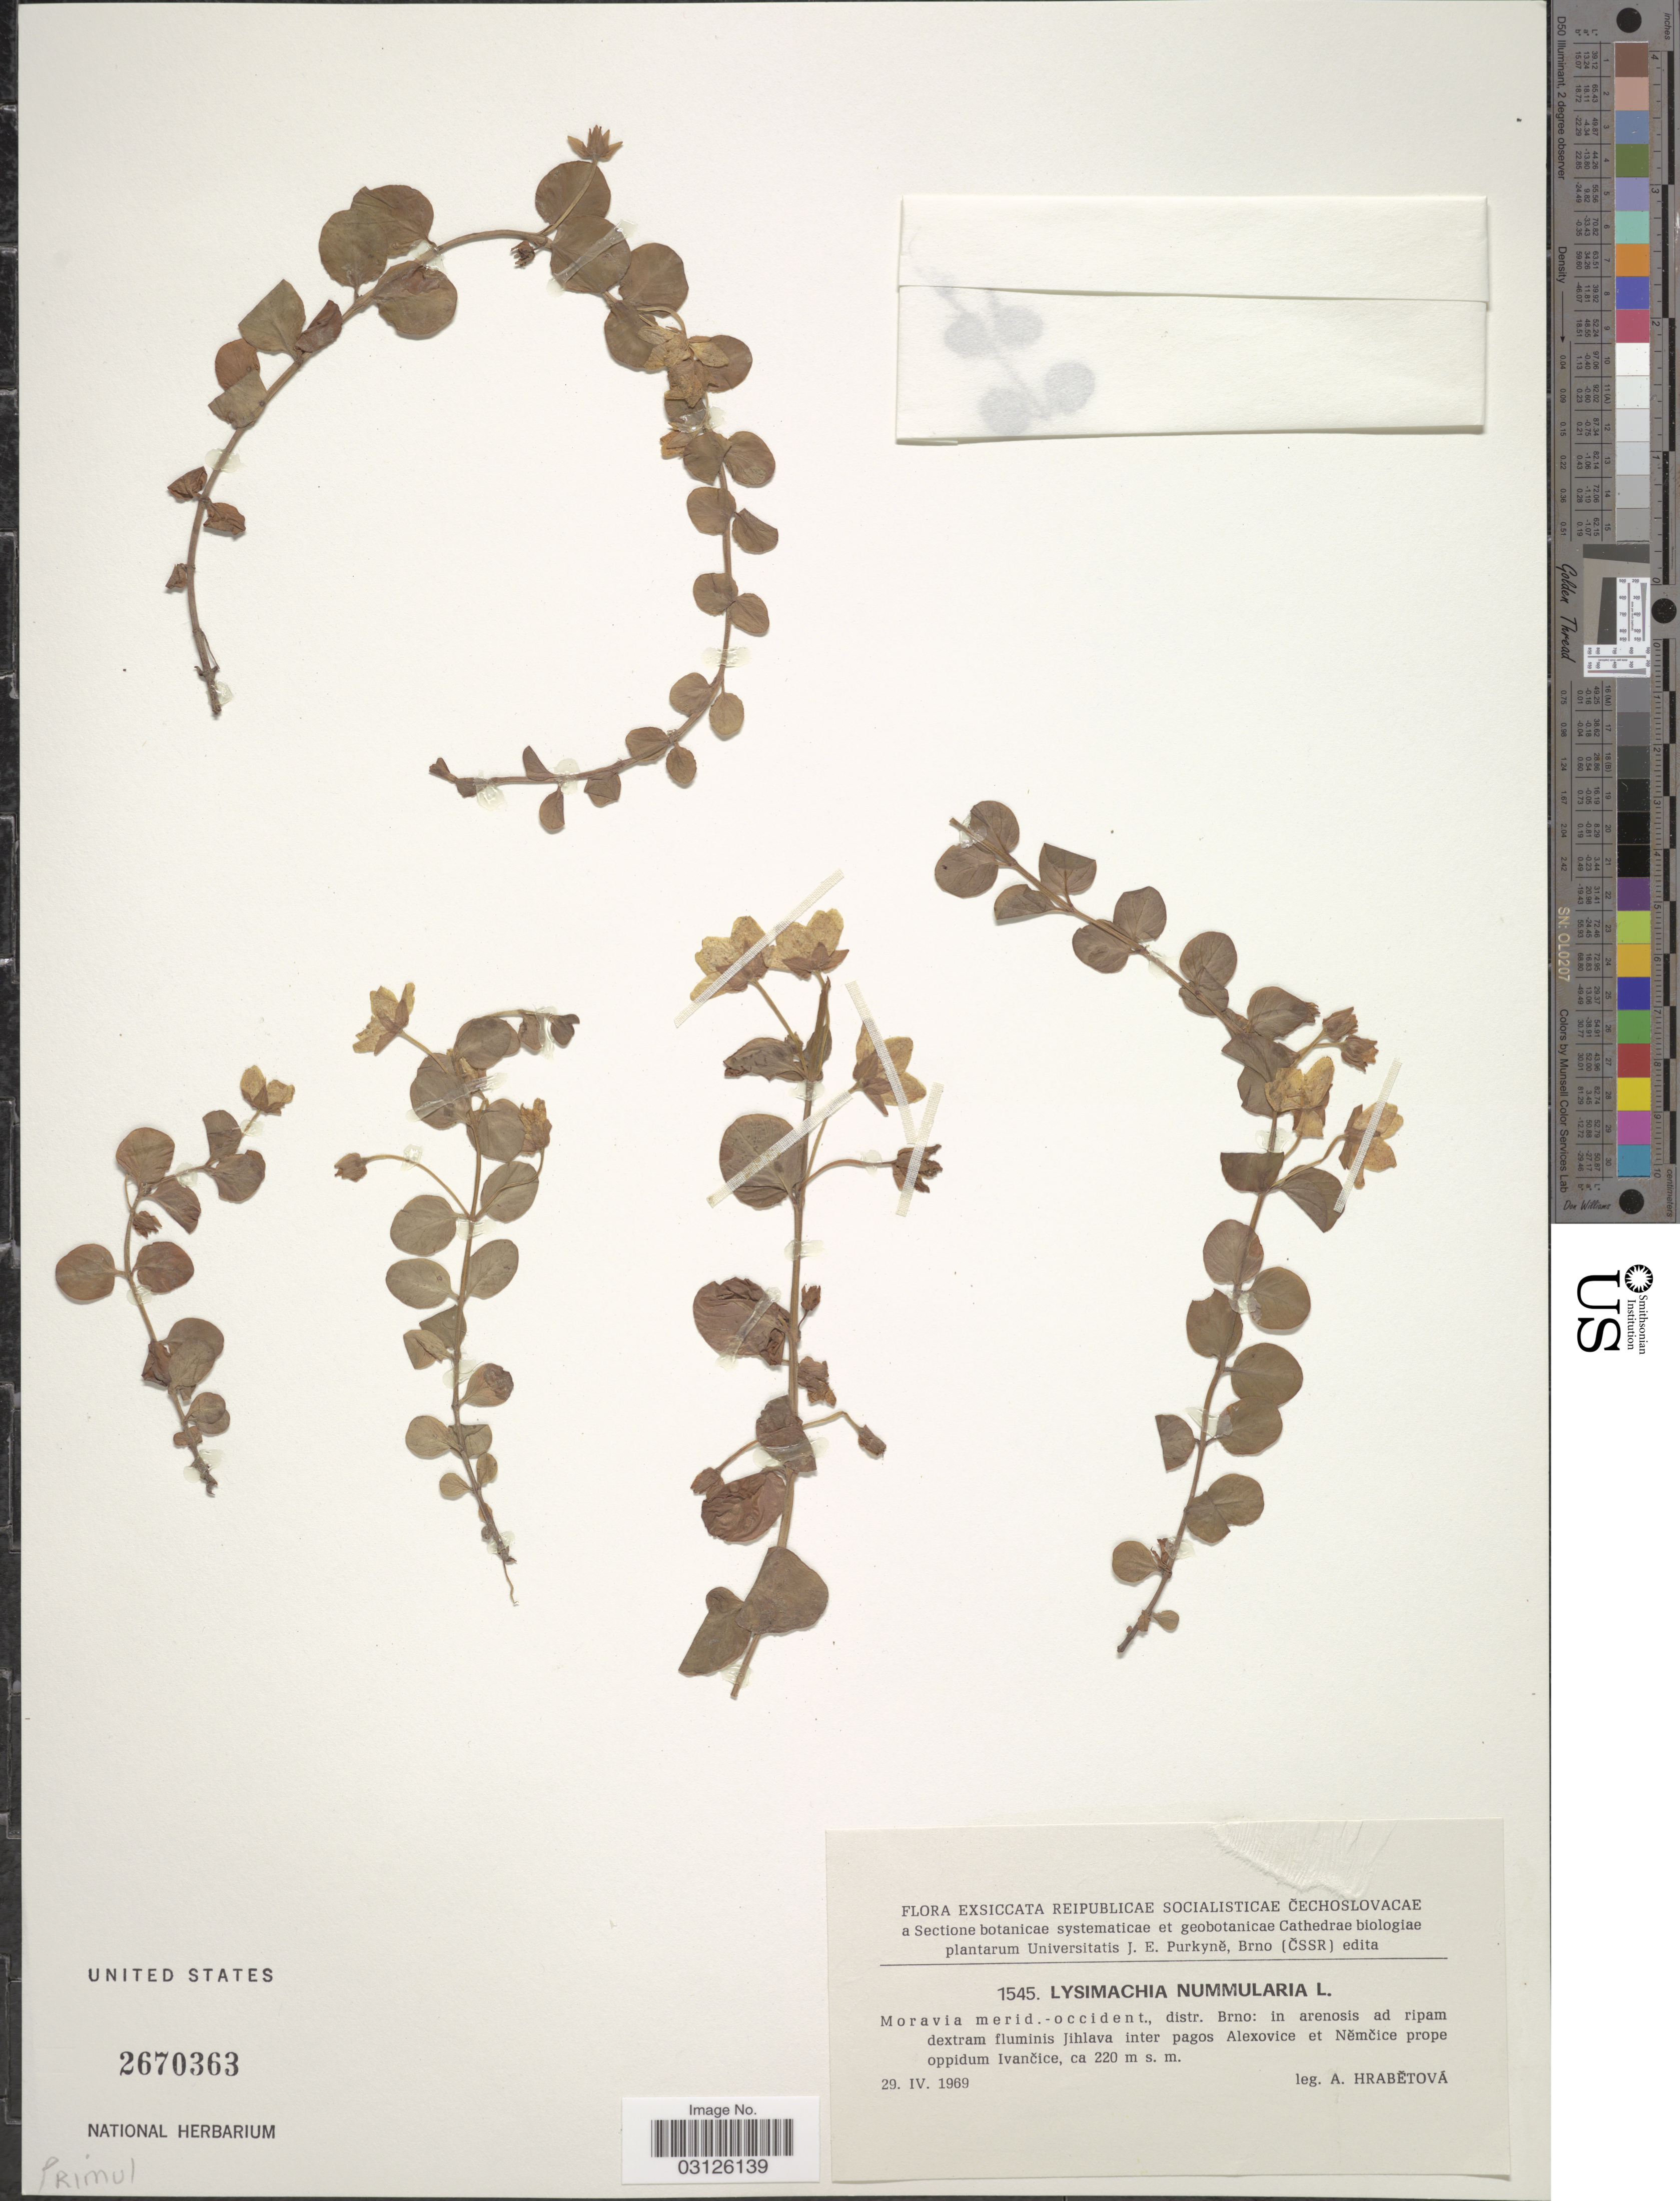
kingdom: Plantae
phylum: Tracheophyta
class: Magnoliopsida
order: Ericales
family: Primulaceae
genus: Lysimachia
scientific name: Lysimachia nummularia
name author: L.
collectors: A. Hrabetova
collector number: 1545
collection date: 1969-04-29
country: Czechia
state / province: South Moravian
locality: Reupiblicae Socialisticae Cechoslovacae. Moravia merid.- occident., distr. Brno: in arenosis ad ripam dextram fluminis Jihlava inter pagos Alexovice et Nemcice prope oppidum Ivancice.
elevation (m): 220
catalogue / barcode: US 2670363